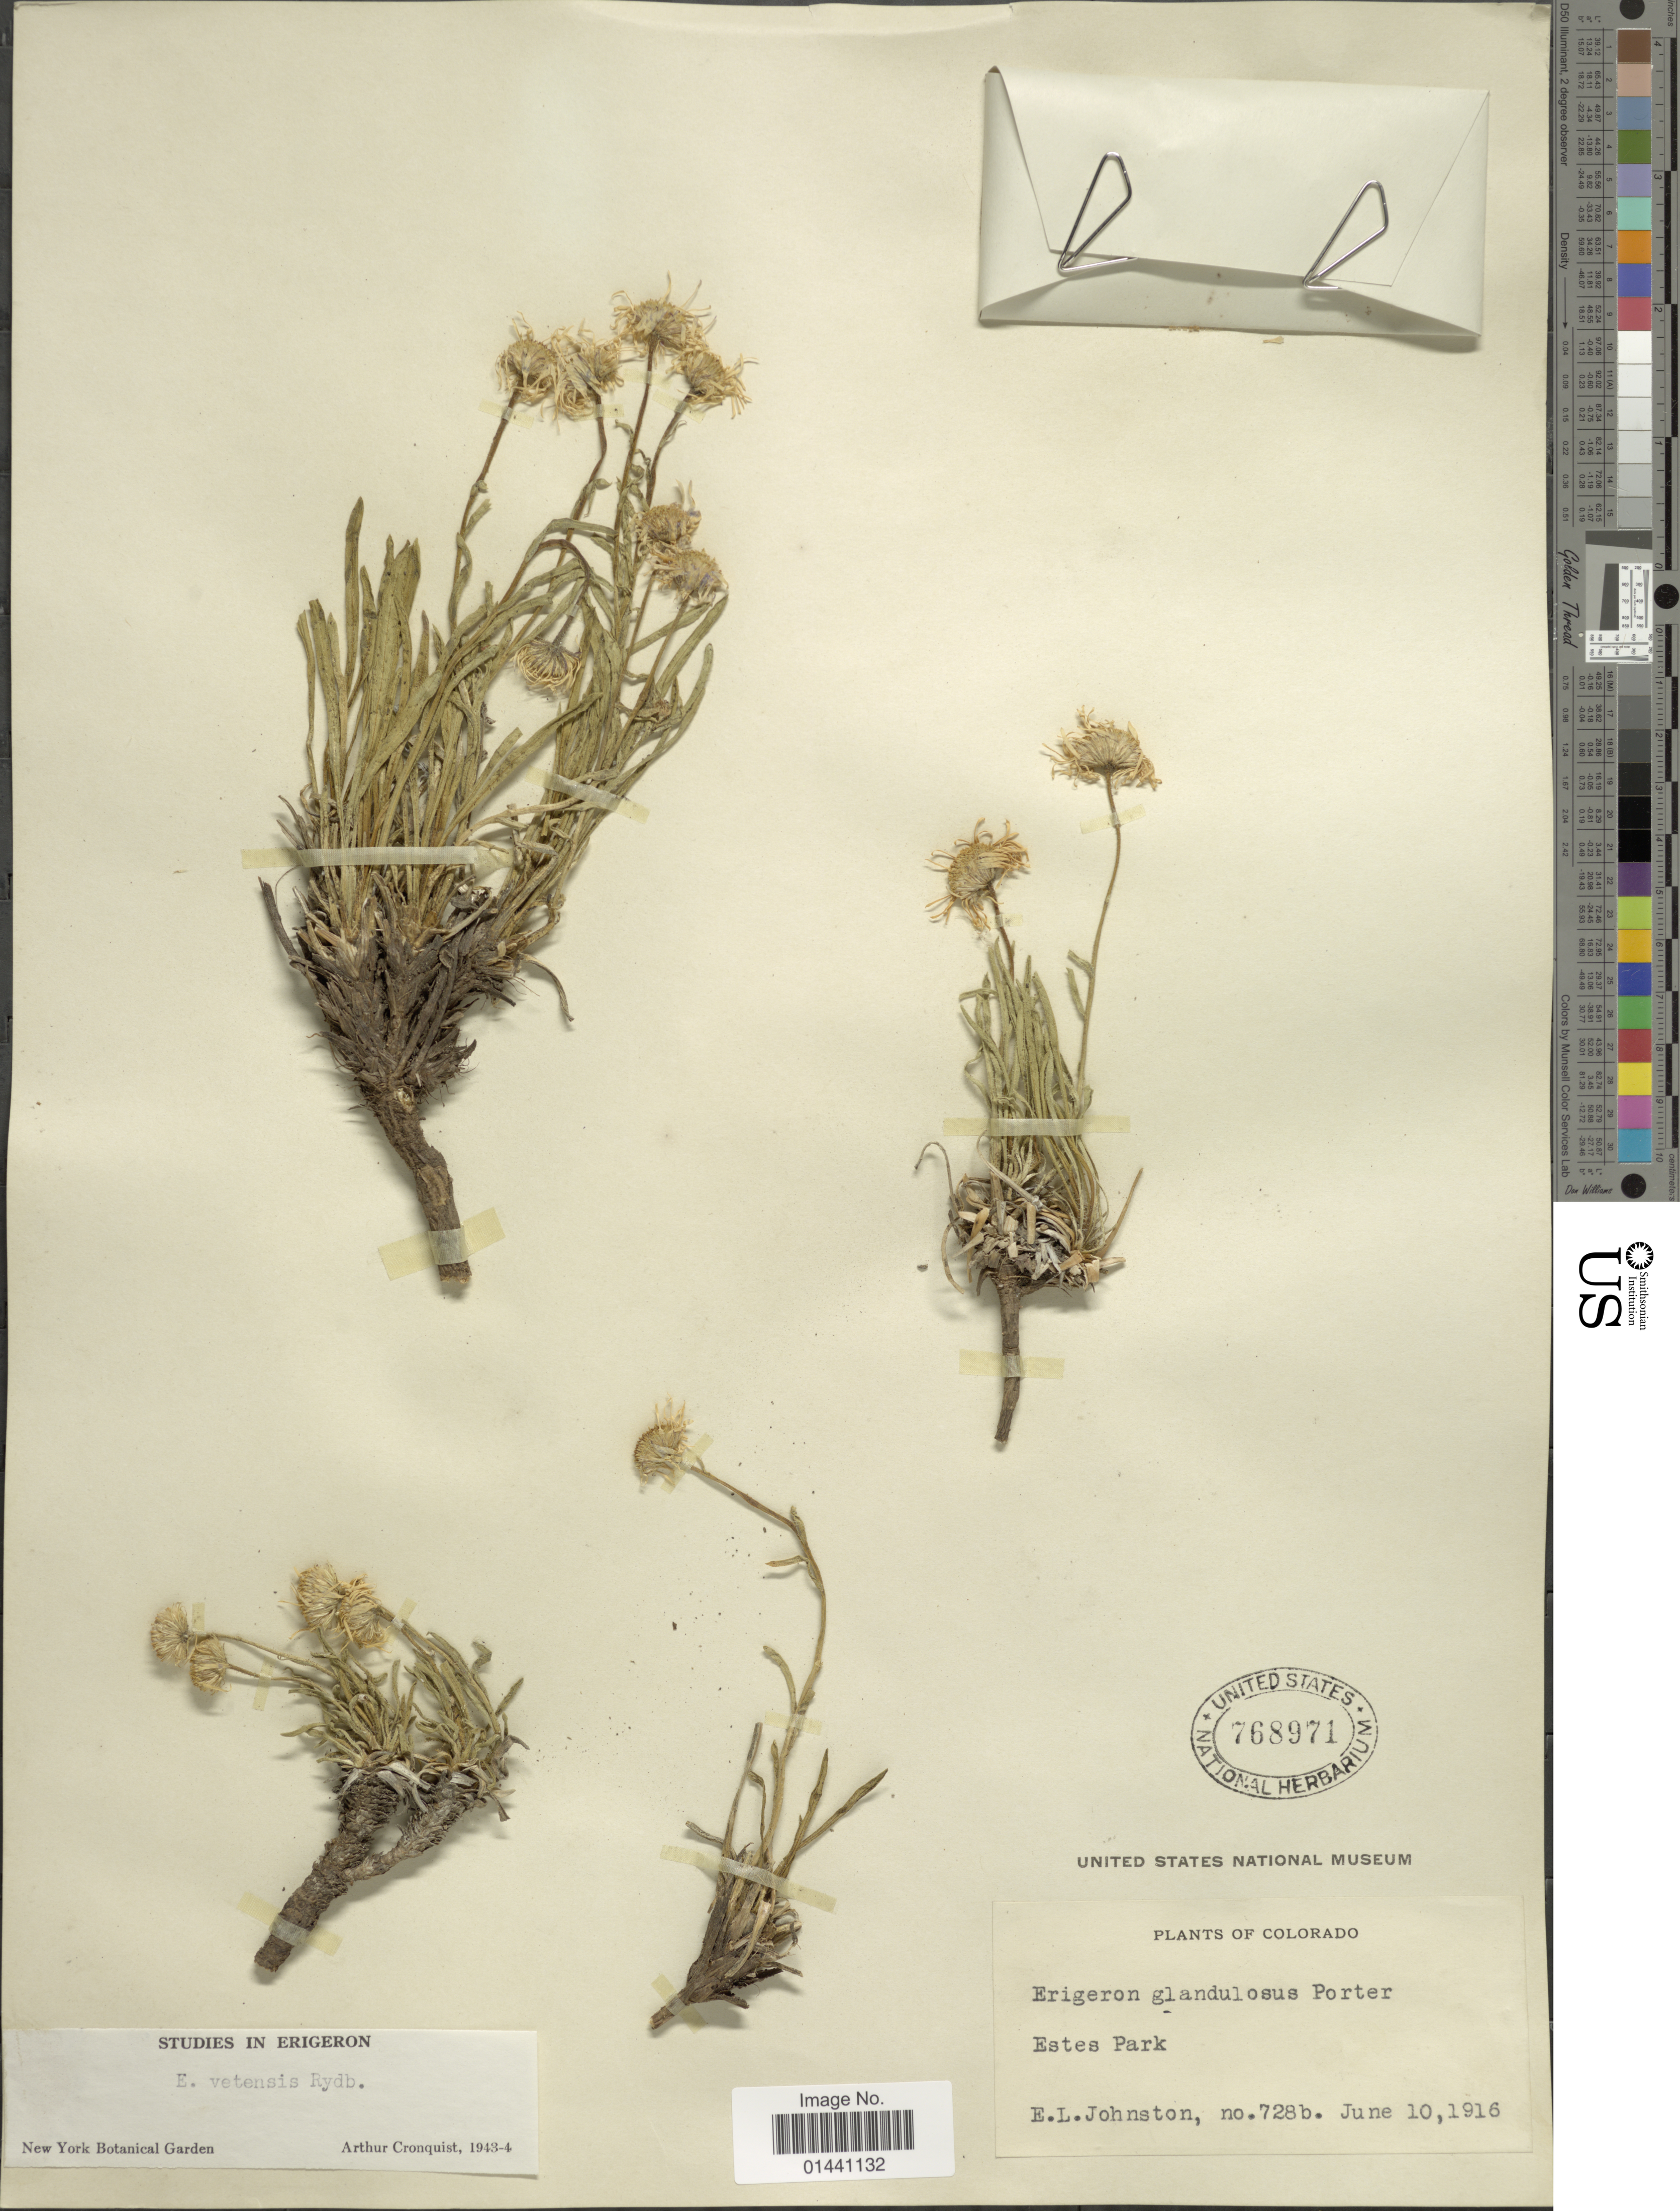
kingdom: Plantae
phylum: Tracheophyta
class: Magnoliopsida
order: Asterales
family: Asteraceae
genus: Erigeron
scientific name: Erigeron vetensis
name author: Rydb.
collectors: E. L. Johnston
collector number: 728b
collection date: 1916-06-10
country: United States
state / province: Colorado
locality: Estes Park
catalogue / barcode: US 768971